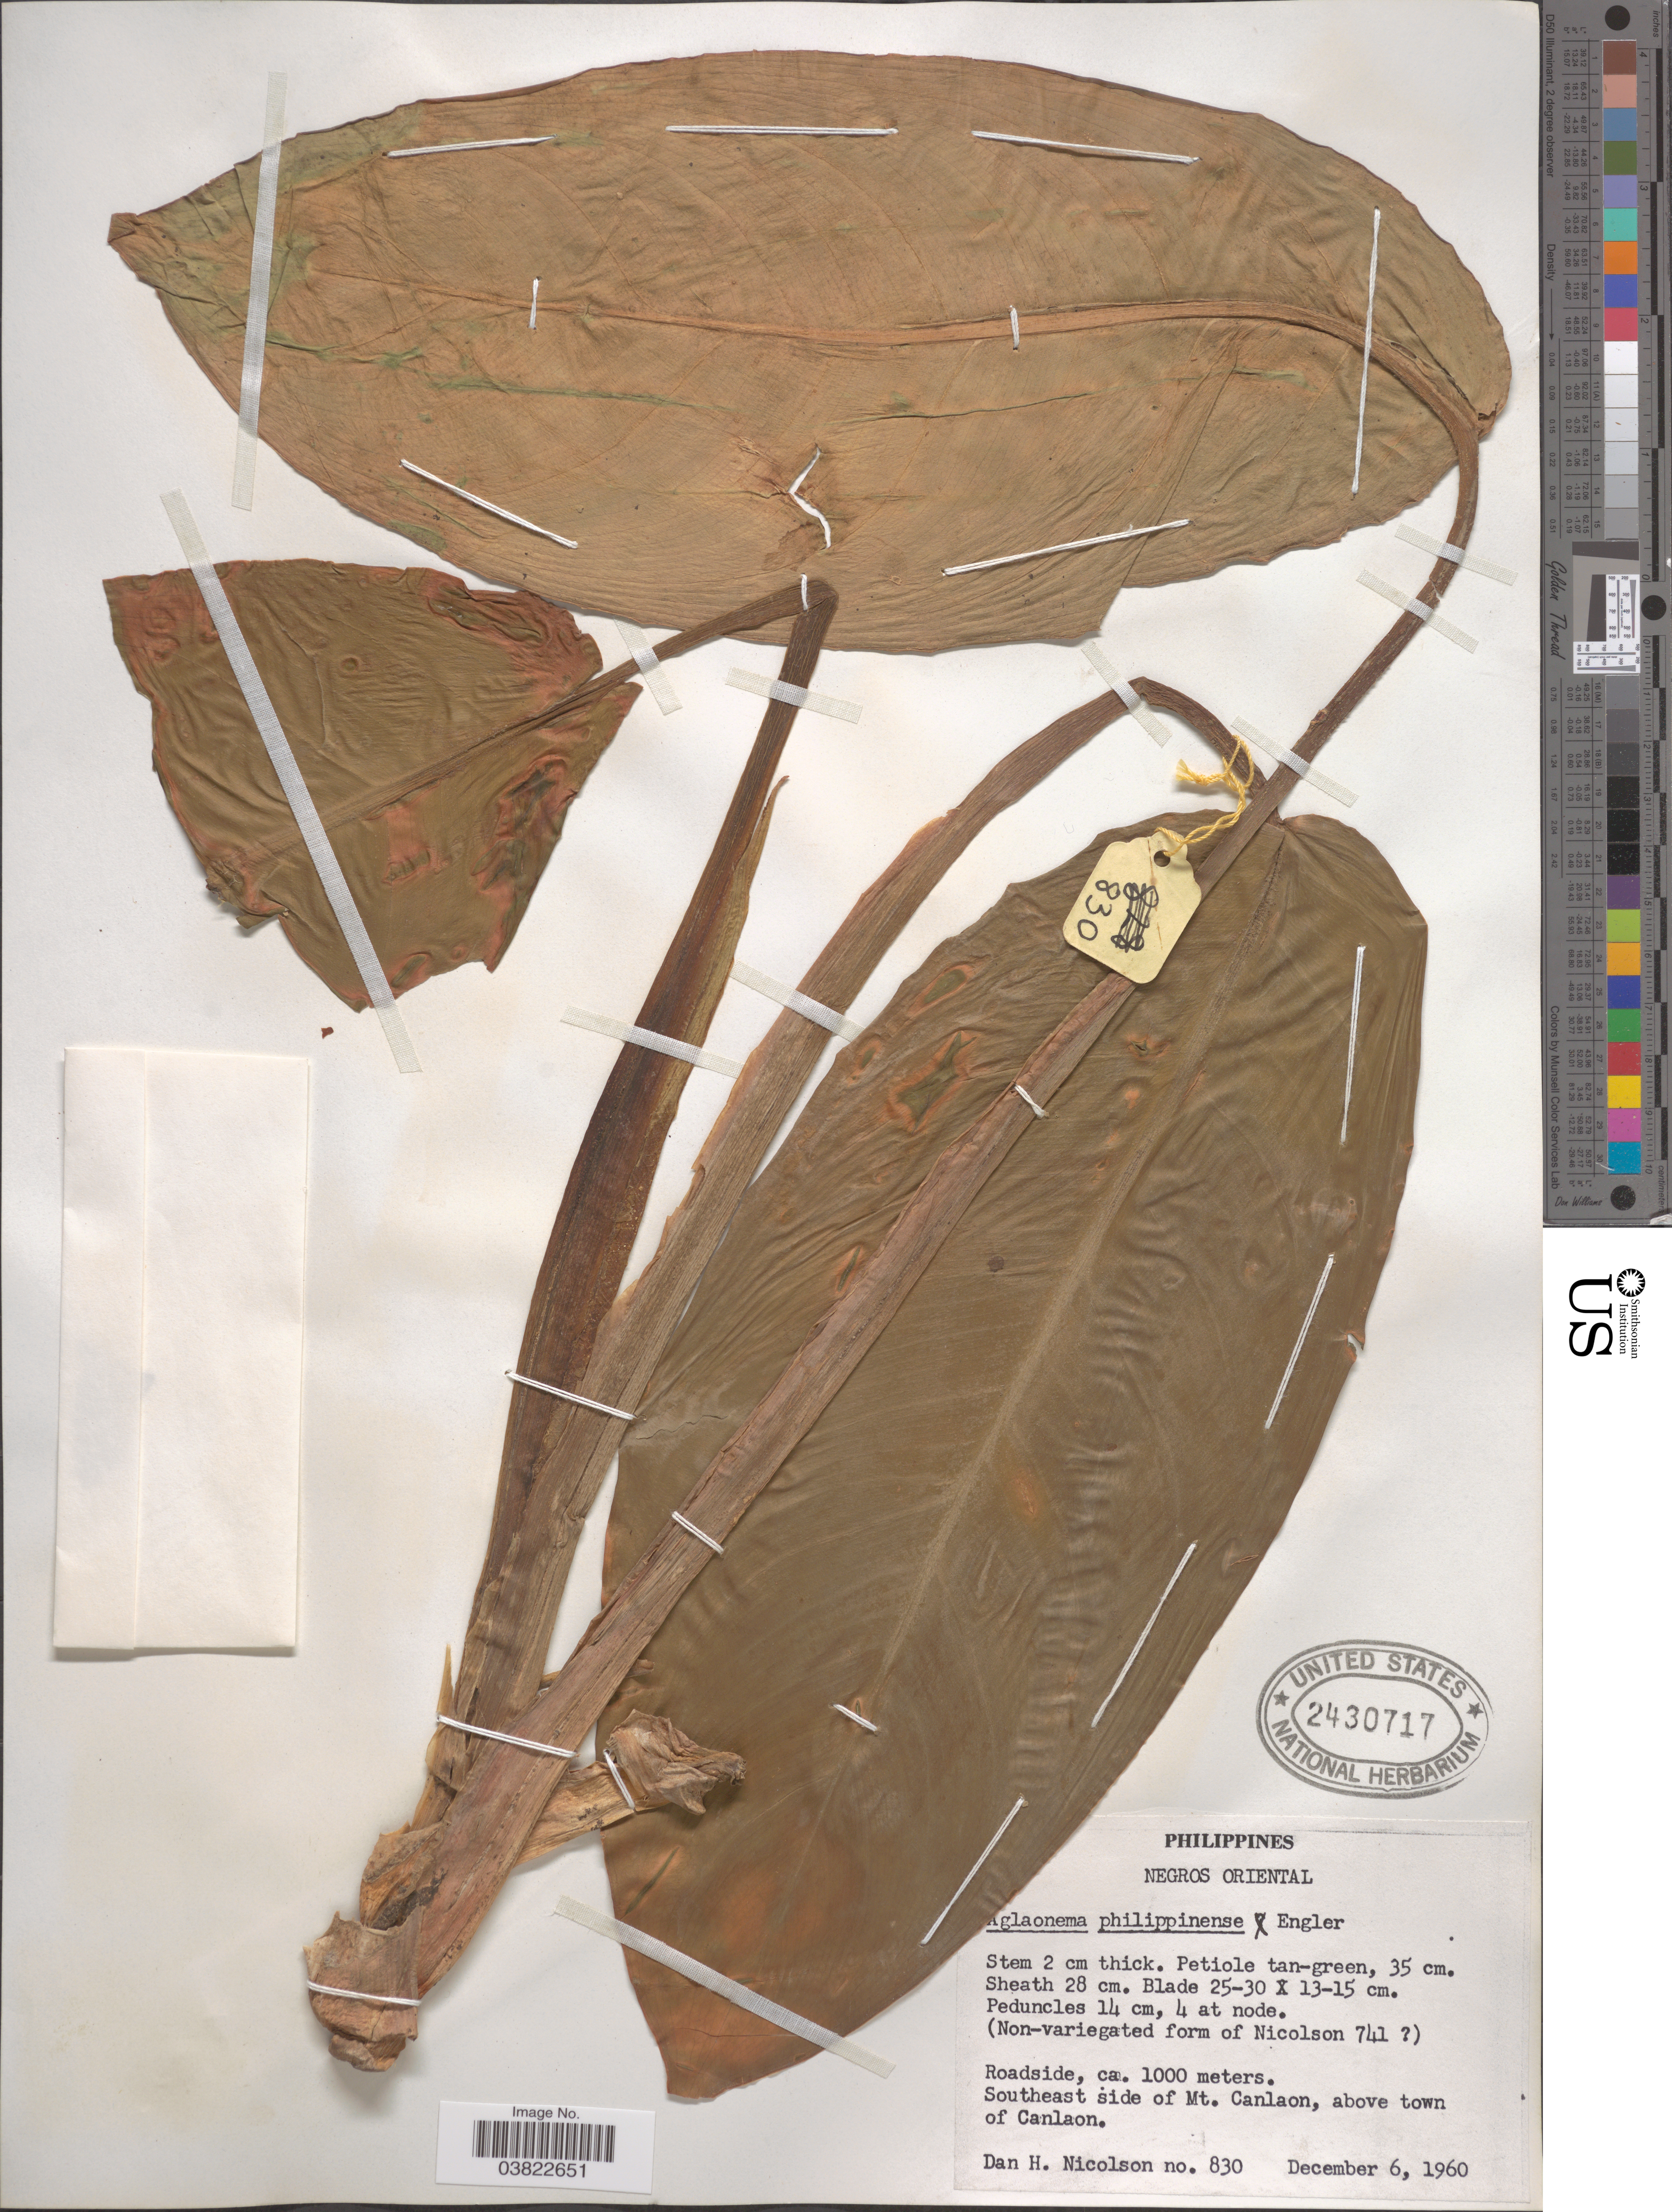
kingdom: Plantae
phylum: Tracheophyta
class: Liliopsida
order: Alismatales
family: Araceae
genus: Aglaonema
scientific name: Aglaonema philippinense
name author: Engl.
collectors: D. H. Nicolson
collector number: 830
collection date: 1960-12-06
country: Philippines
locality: Negros Oriental. Southeast side of Mt. Canlaon, above town of Canlaon.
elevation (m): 1000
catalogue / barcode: US 2430717